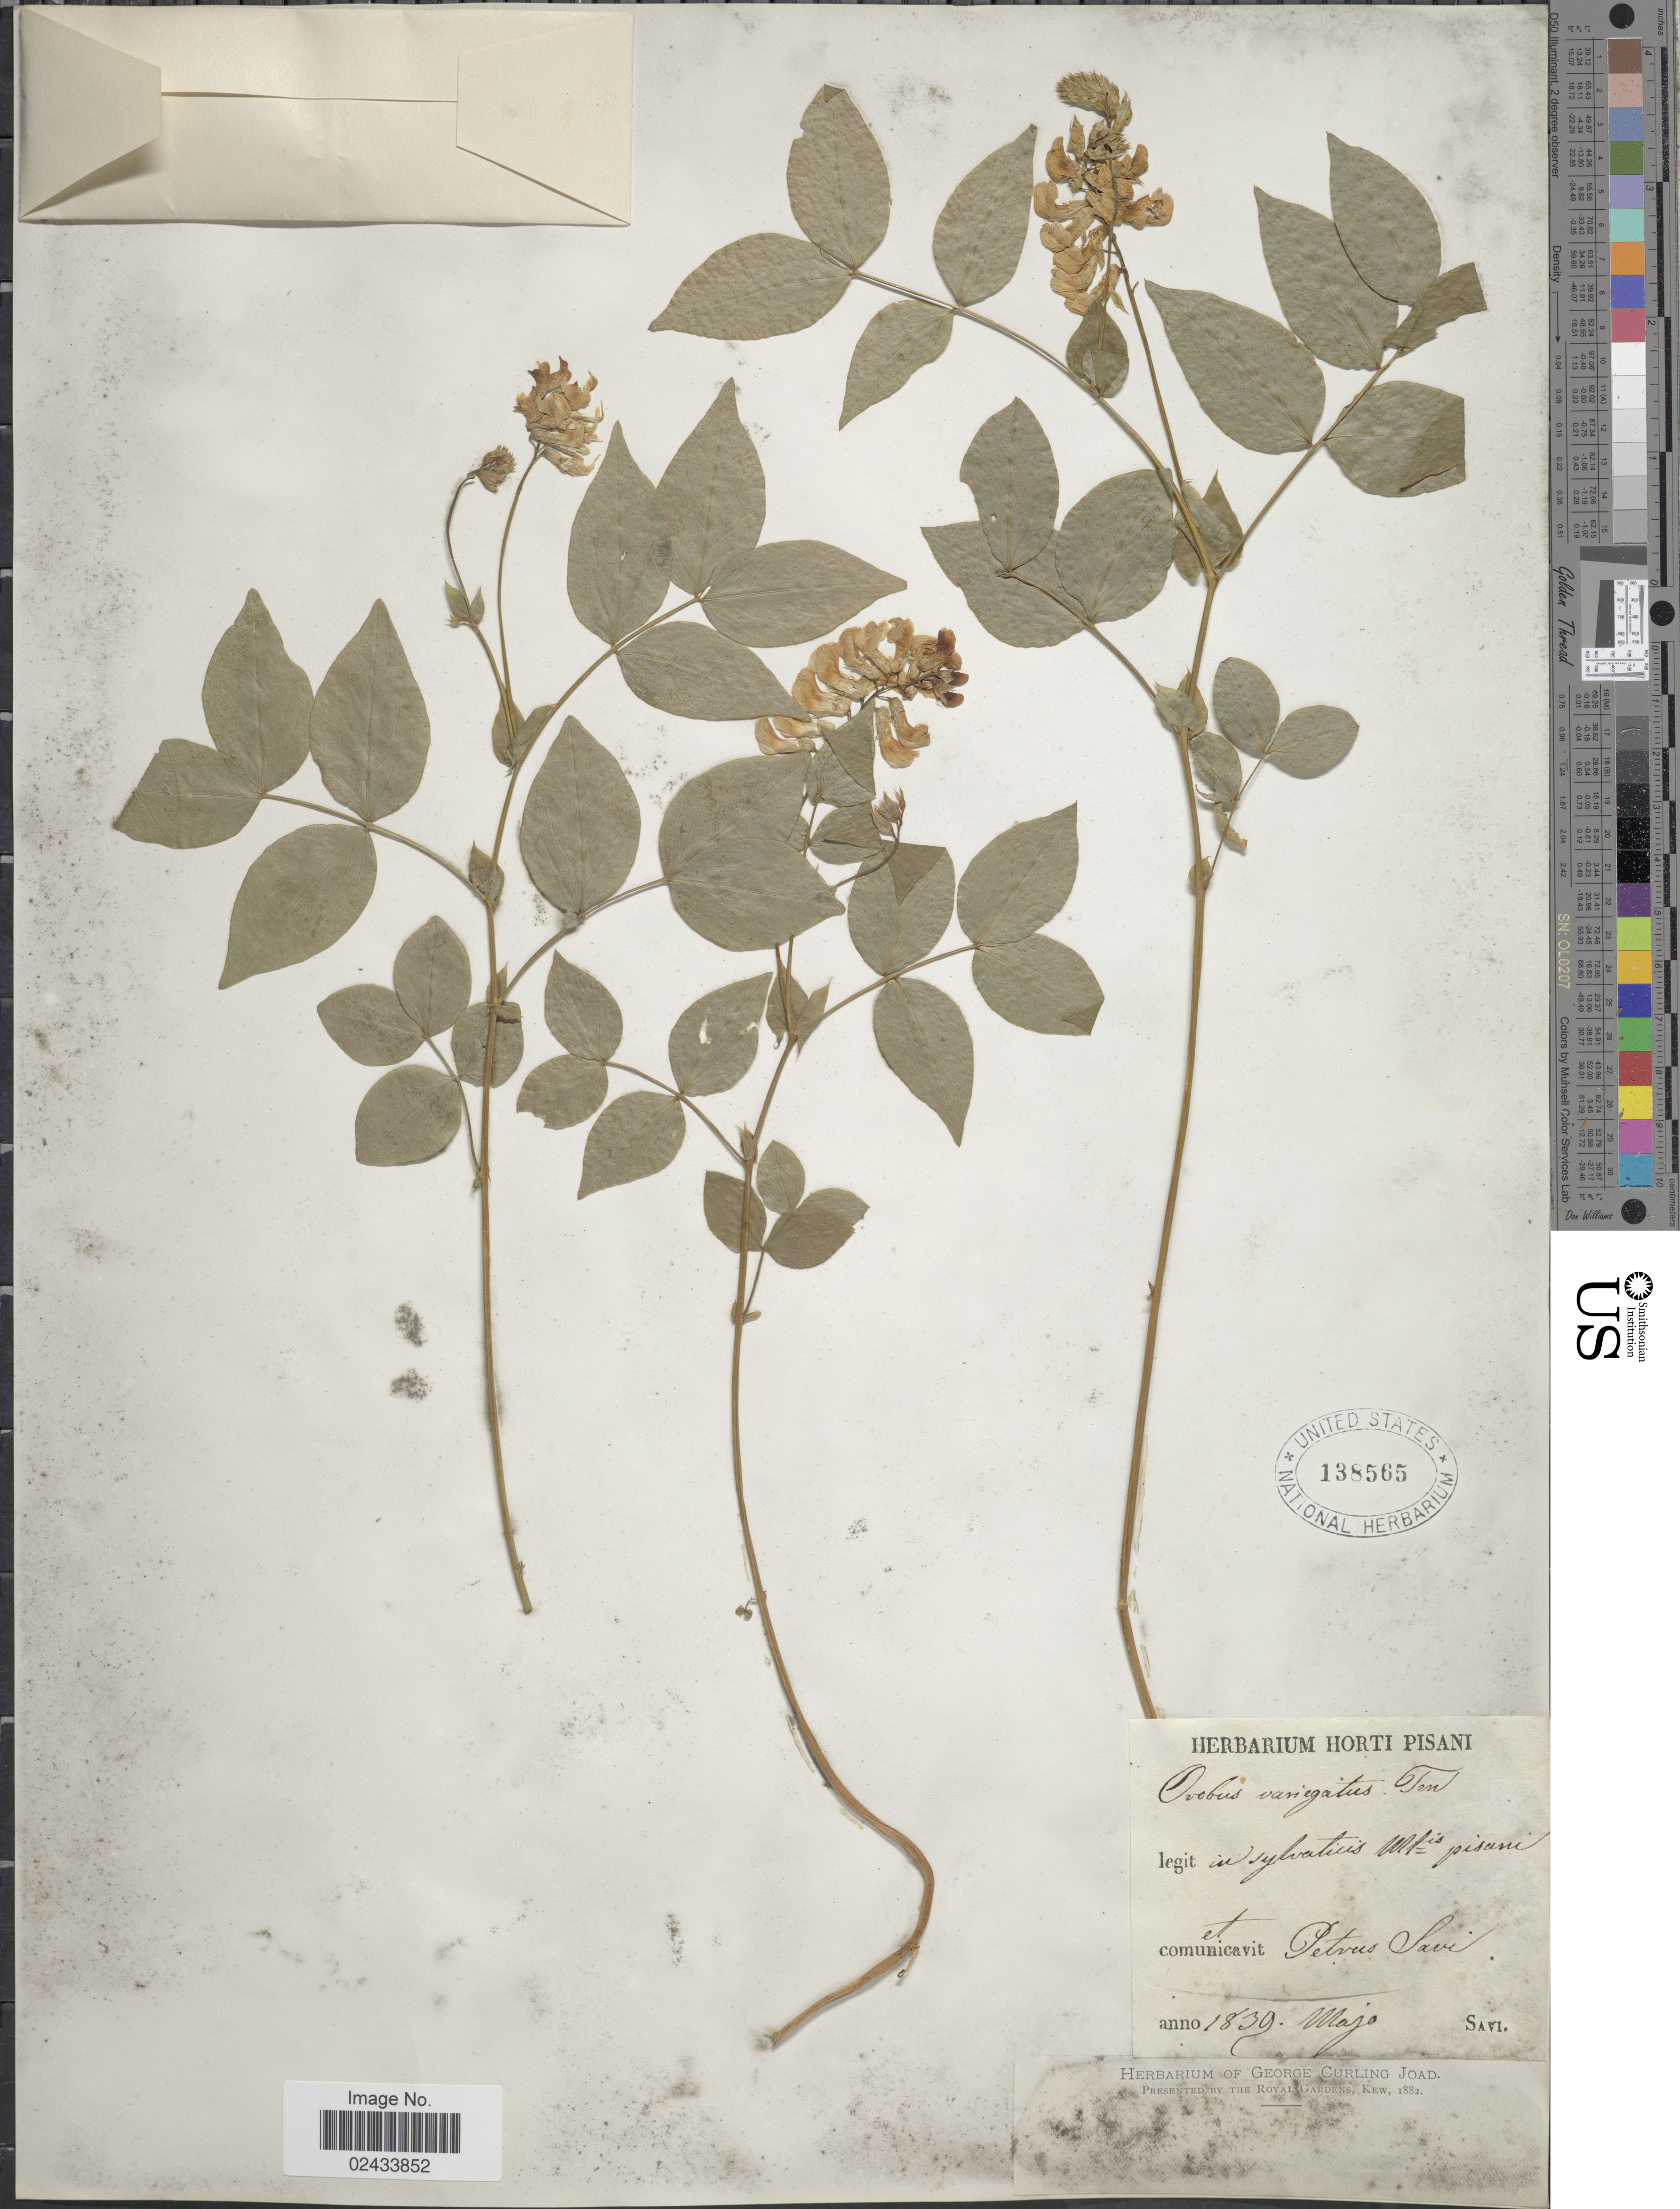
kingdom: Plantae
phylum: Tracheophyta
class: Magnoliopsida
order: Fabales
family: Fabaceae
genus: Lathyrus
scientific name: Lathyrus venetus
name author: (Mill.) Wohlf.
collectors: G. Savi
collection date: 1839-05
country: Italy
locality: In sylvatius Mt pisani [interpreted]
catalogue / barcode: US 138565